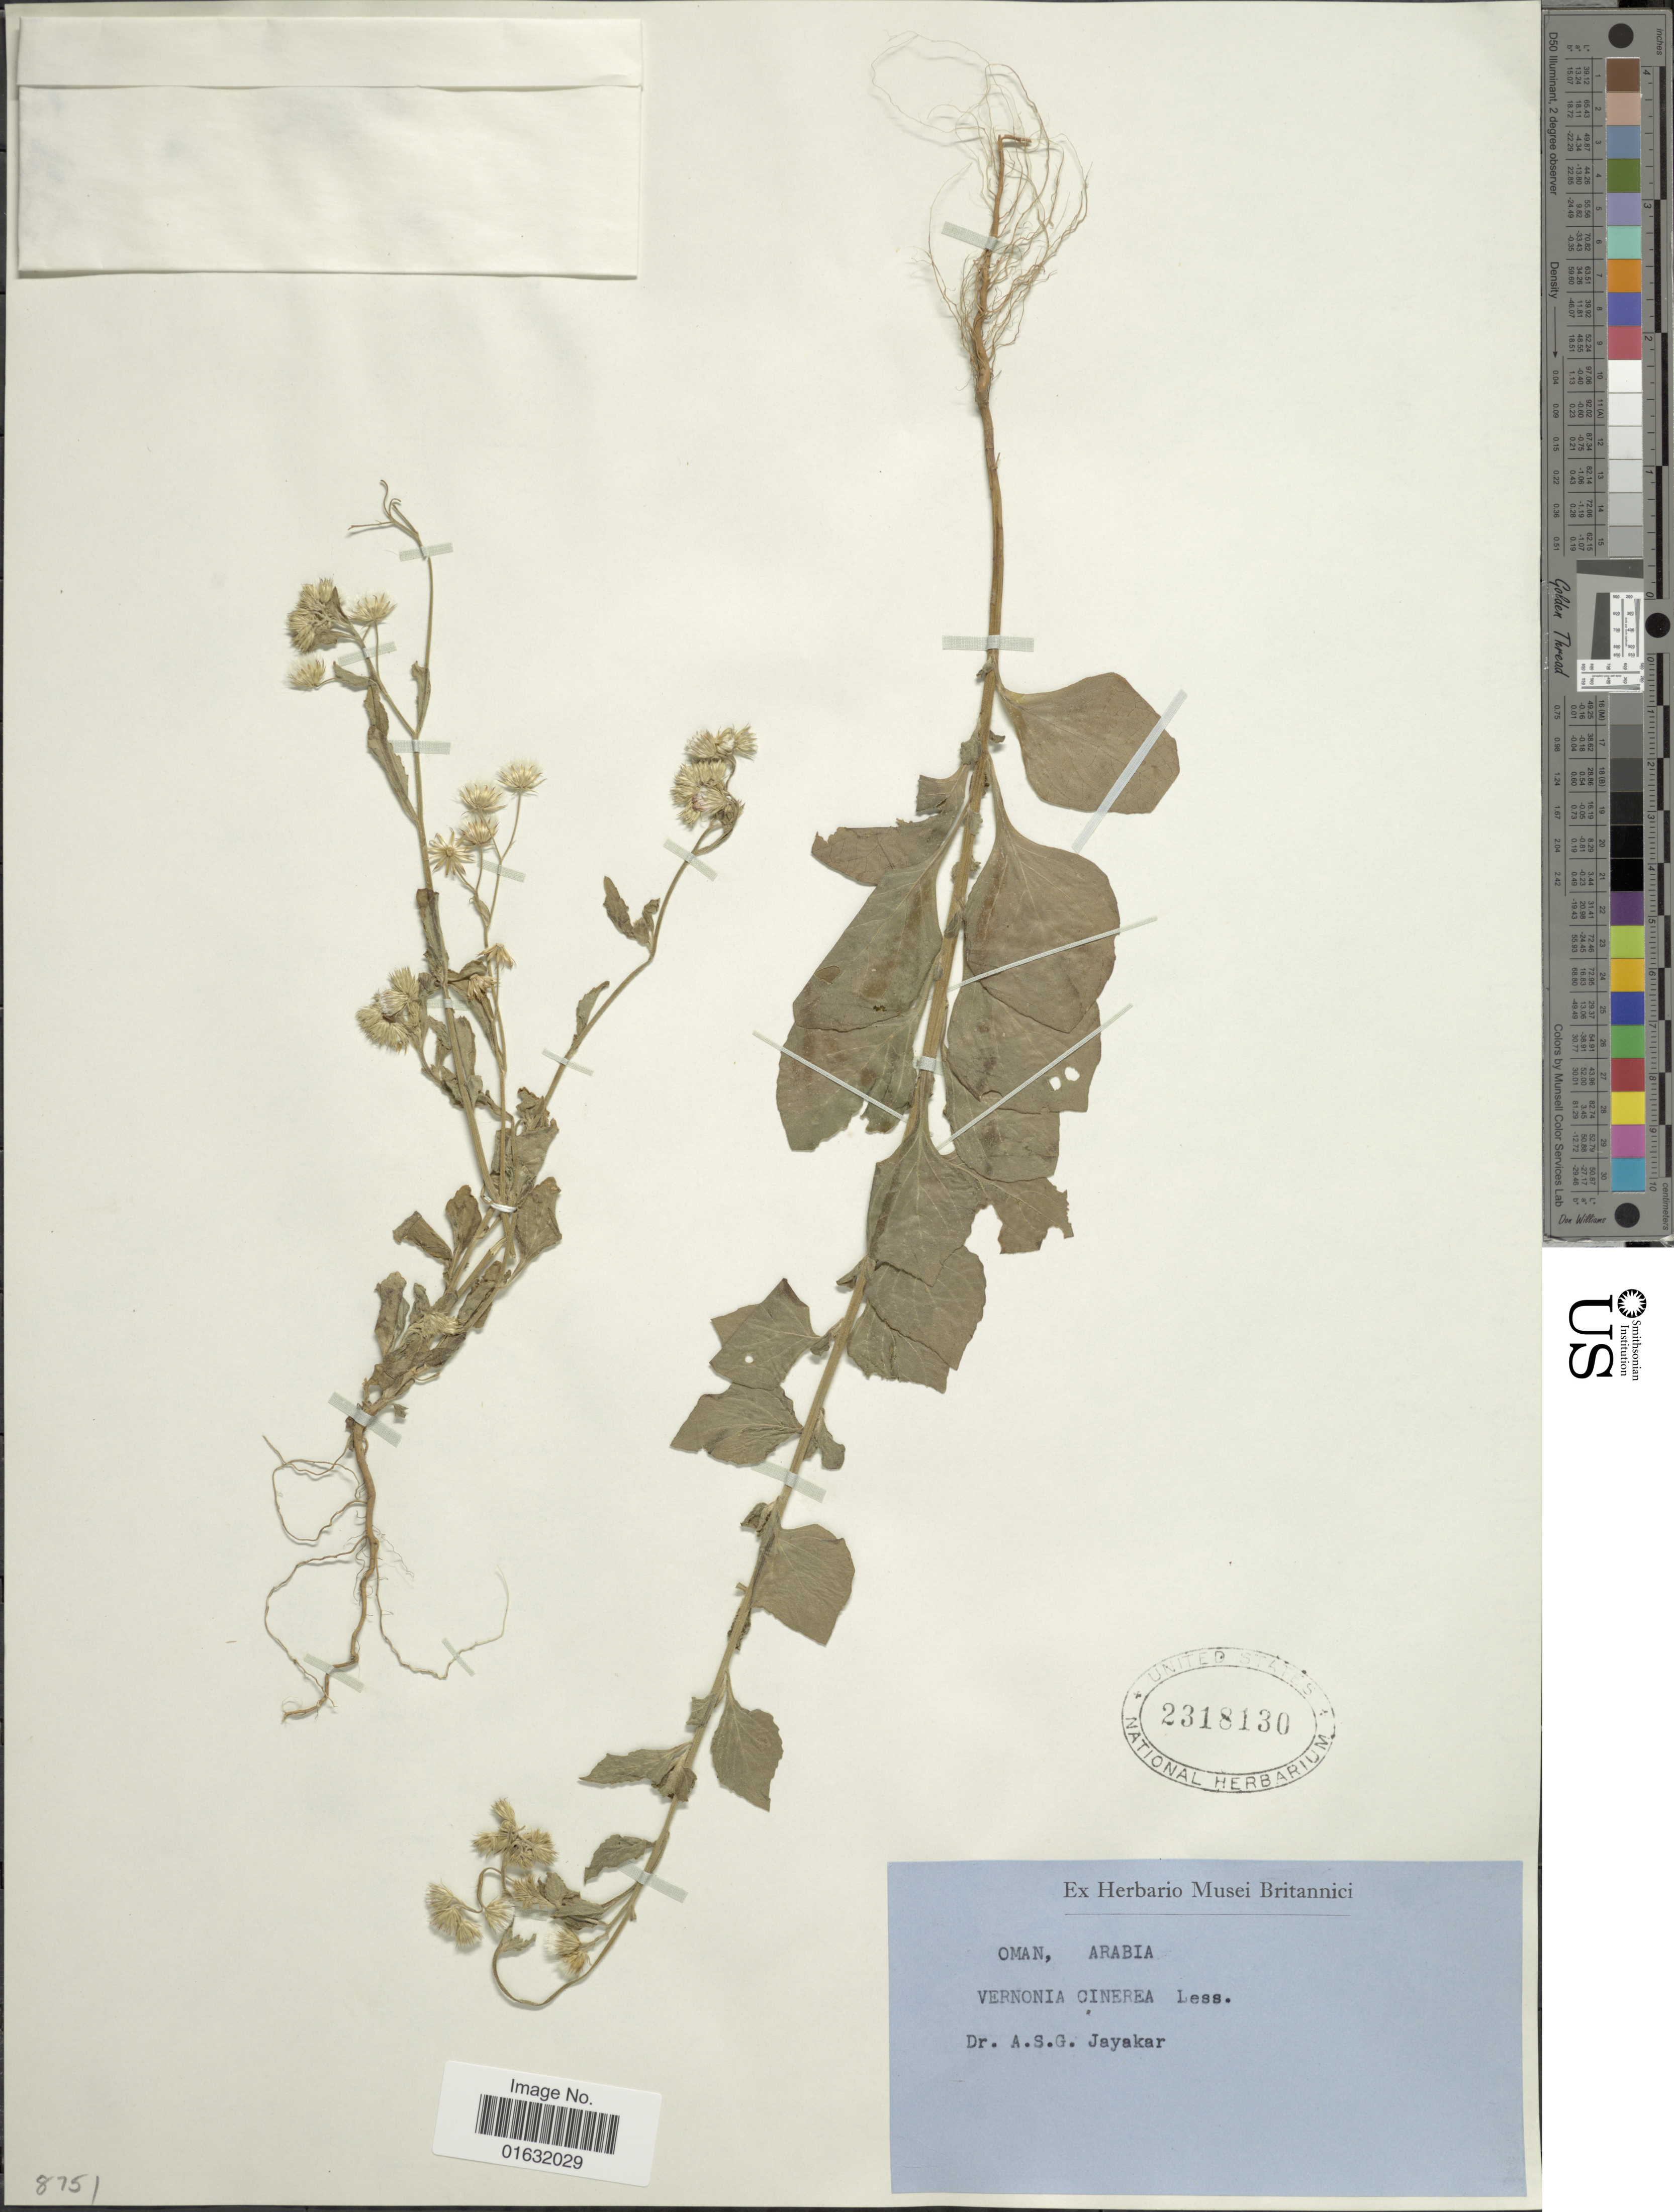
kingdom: Plantae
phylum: Tracheophyta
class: Magnoliopsida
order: Asterales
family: Asteraceae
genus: Cyanthillium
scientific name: Cyanthillium cinereum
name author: (L.) H. Rob.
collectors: A. Jayaker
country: Oman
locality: Oman, Arabia.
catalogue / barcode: US 2318130